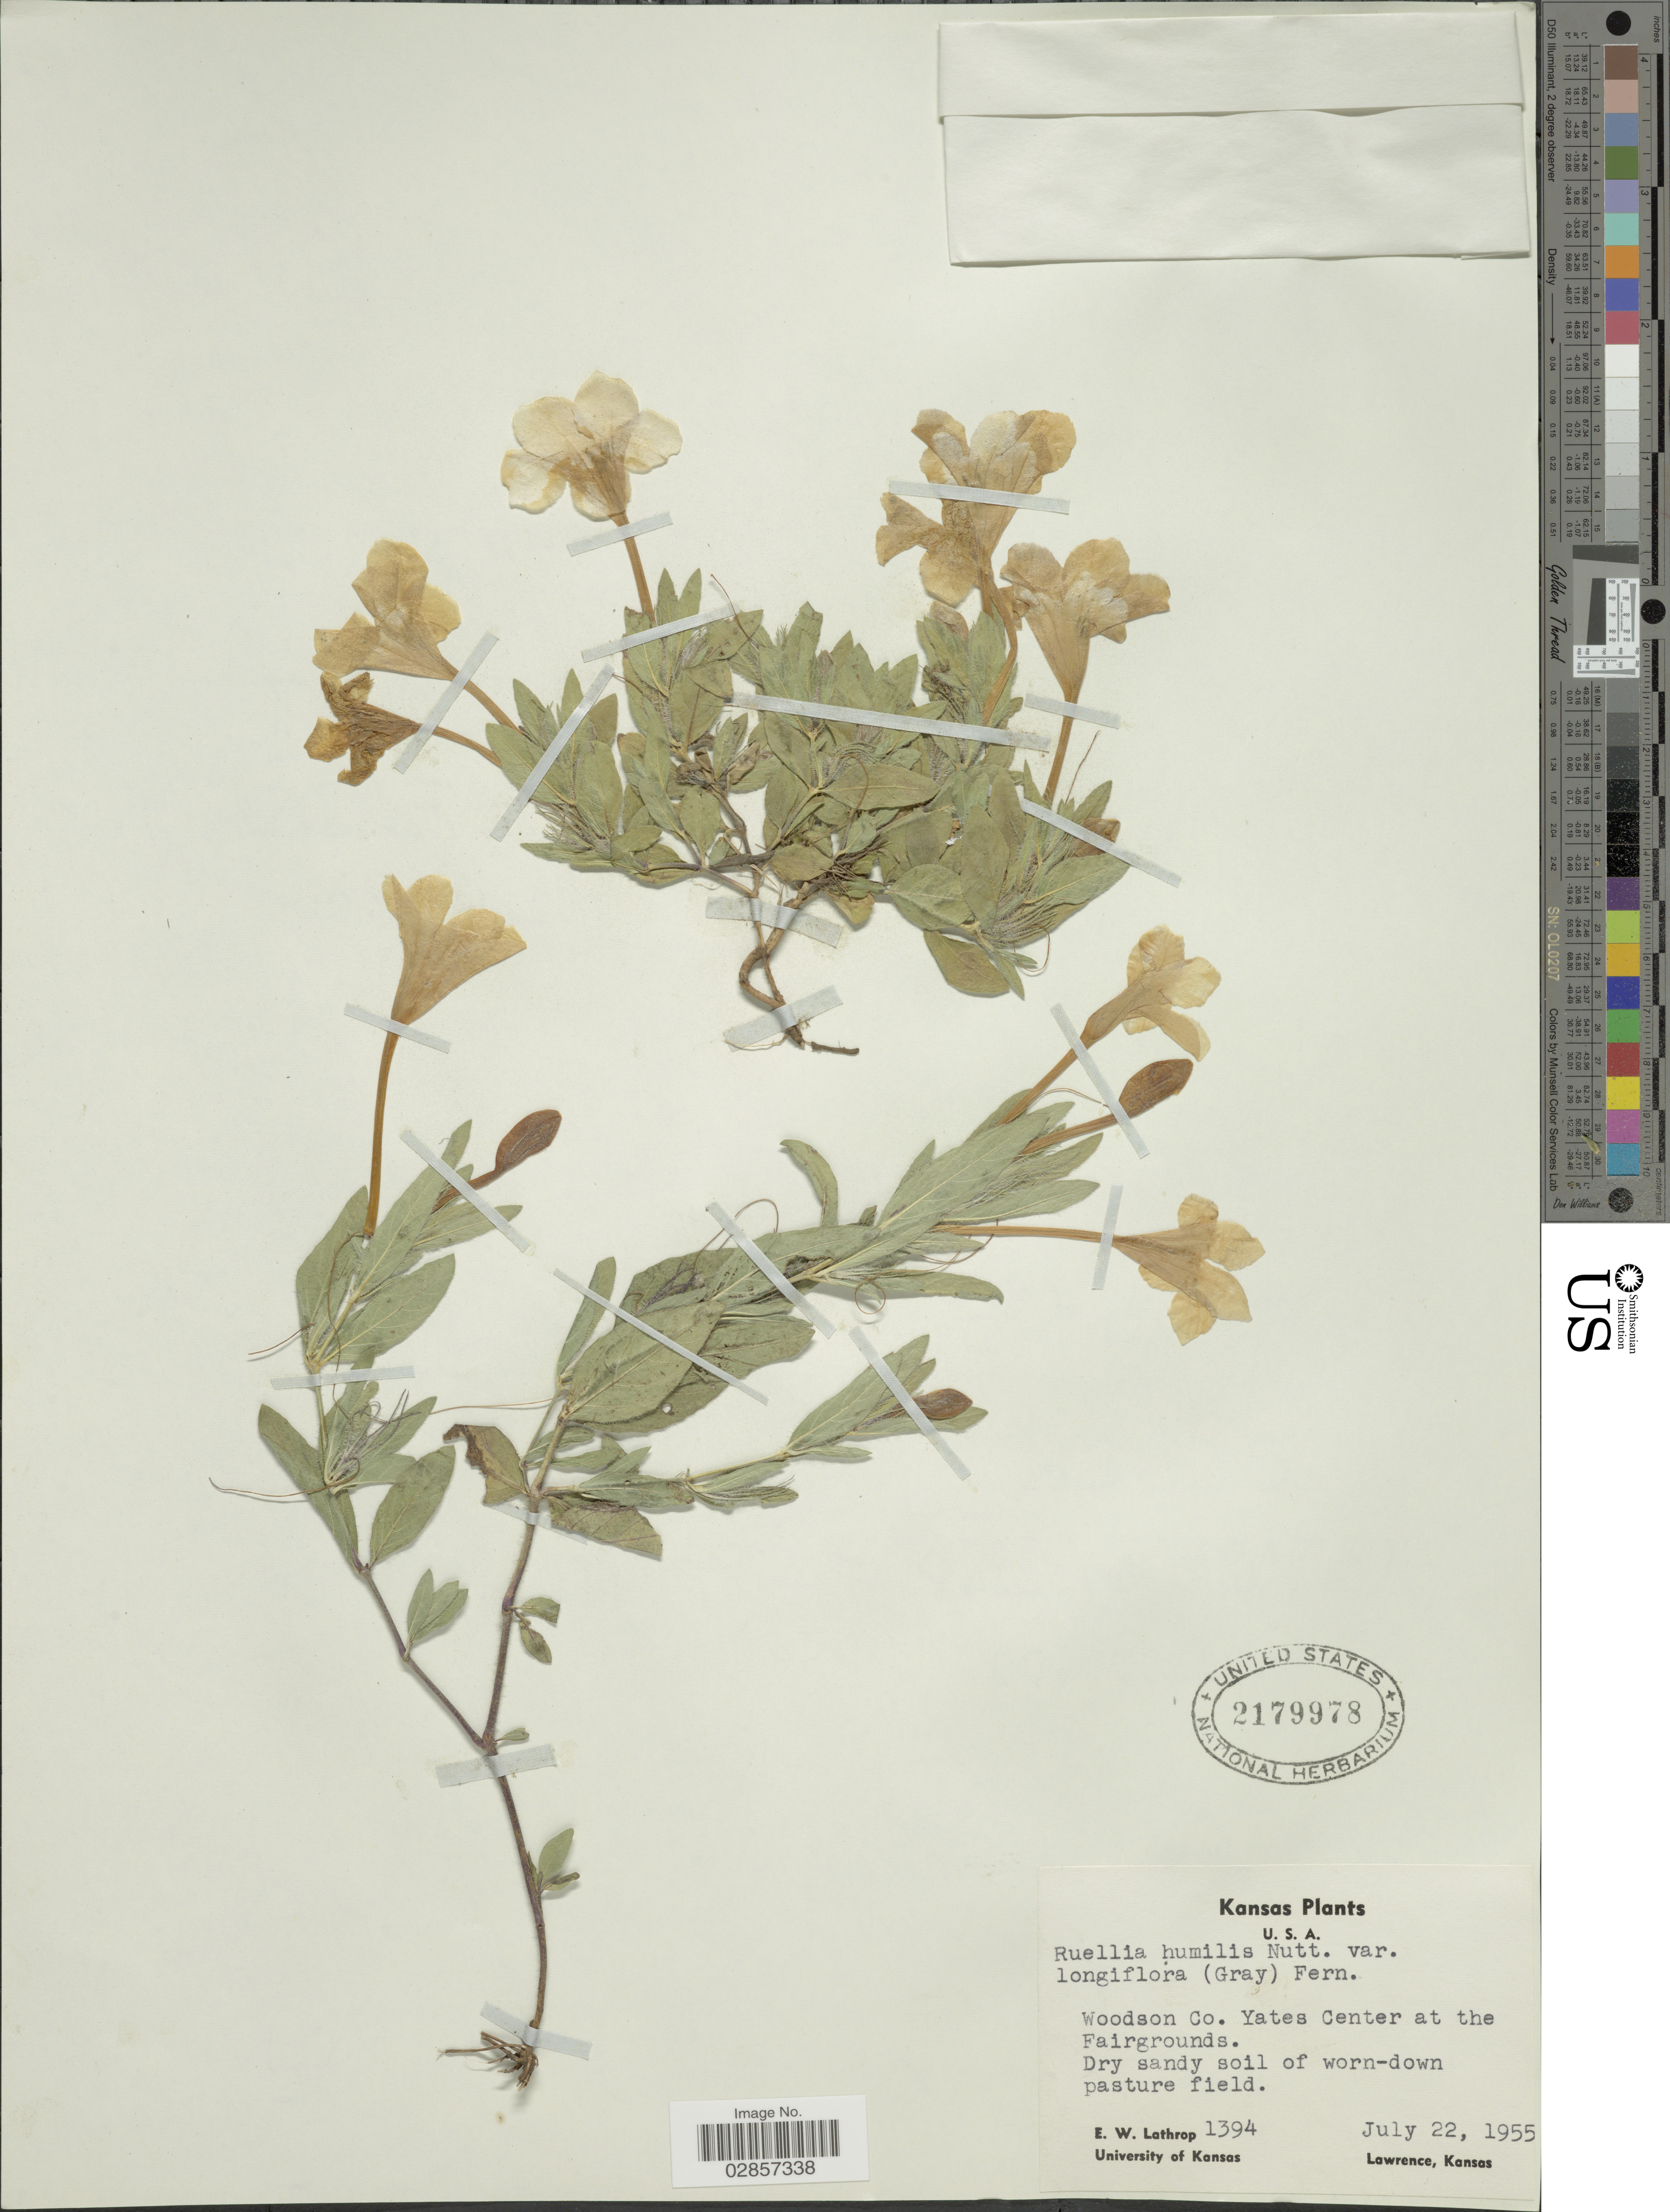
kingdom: Plantae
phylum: Tracheophyta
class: Magnoliopsida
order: Lamiales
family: Acanthaceae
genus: Ruellia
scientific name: Ruellia humilis var. longiflora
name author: (A. Gray) Fernald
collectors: E. W. Lathrop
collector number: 1394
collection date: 1955-07-22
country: United States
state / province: Kansas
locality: Woodson Co., Yates Center at the Fairgrounds.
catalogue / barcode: US 2179978